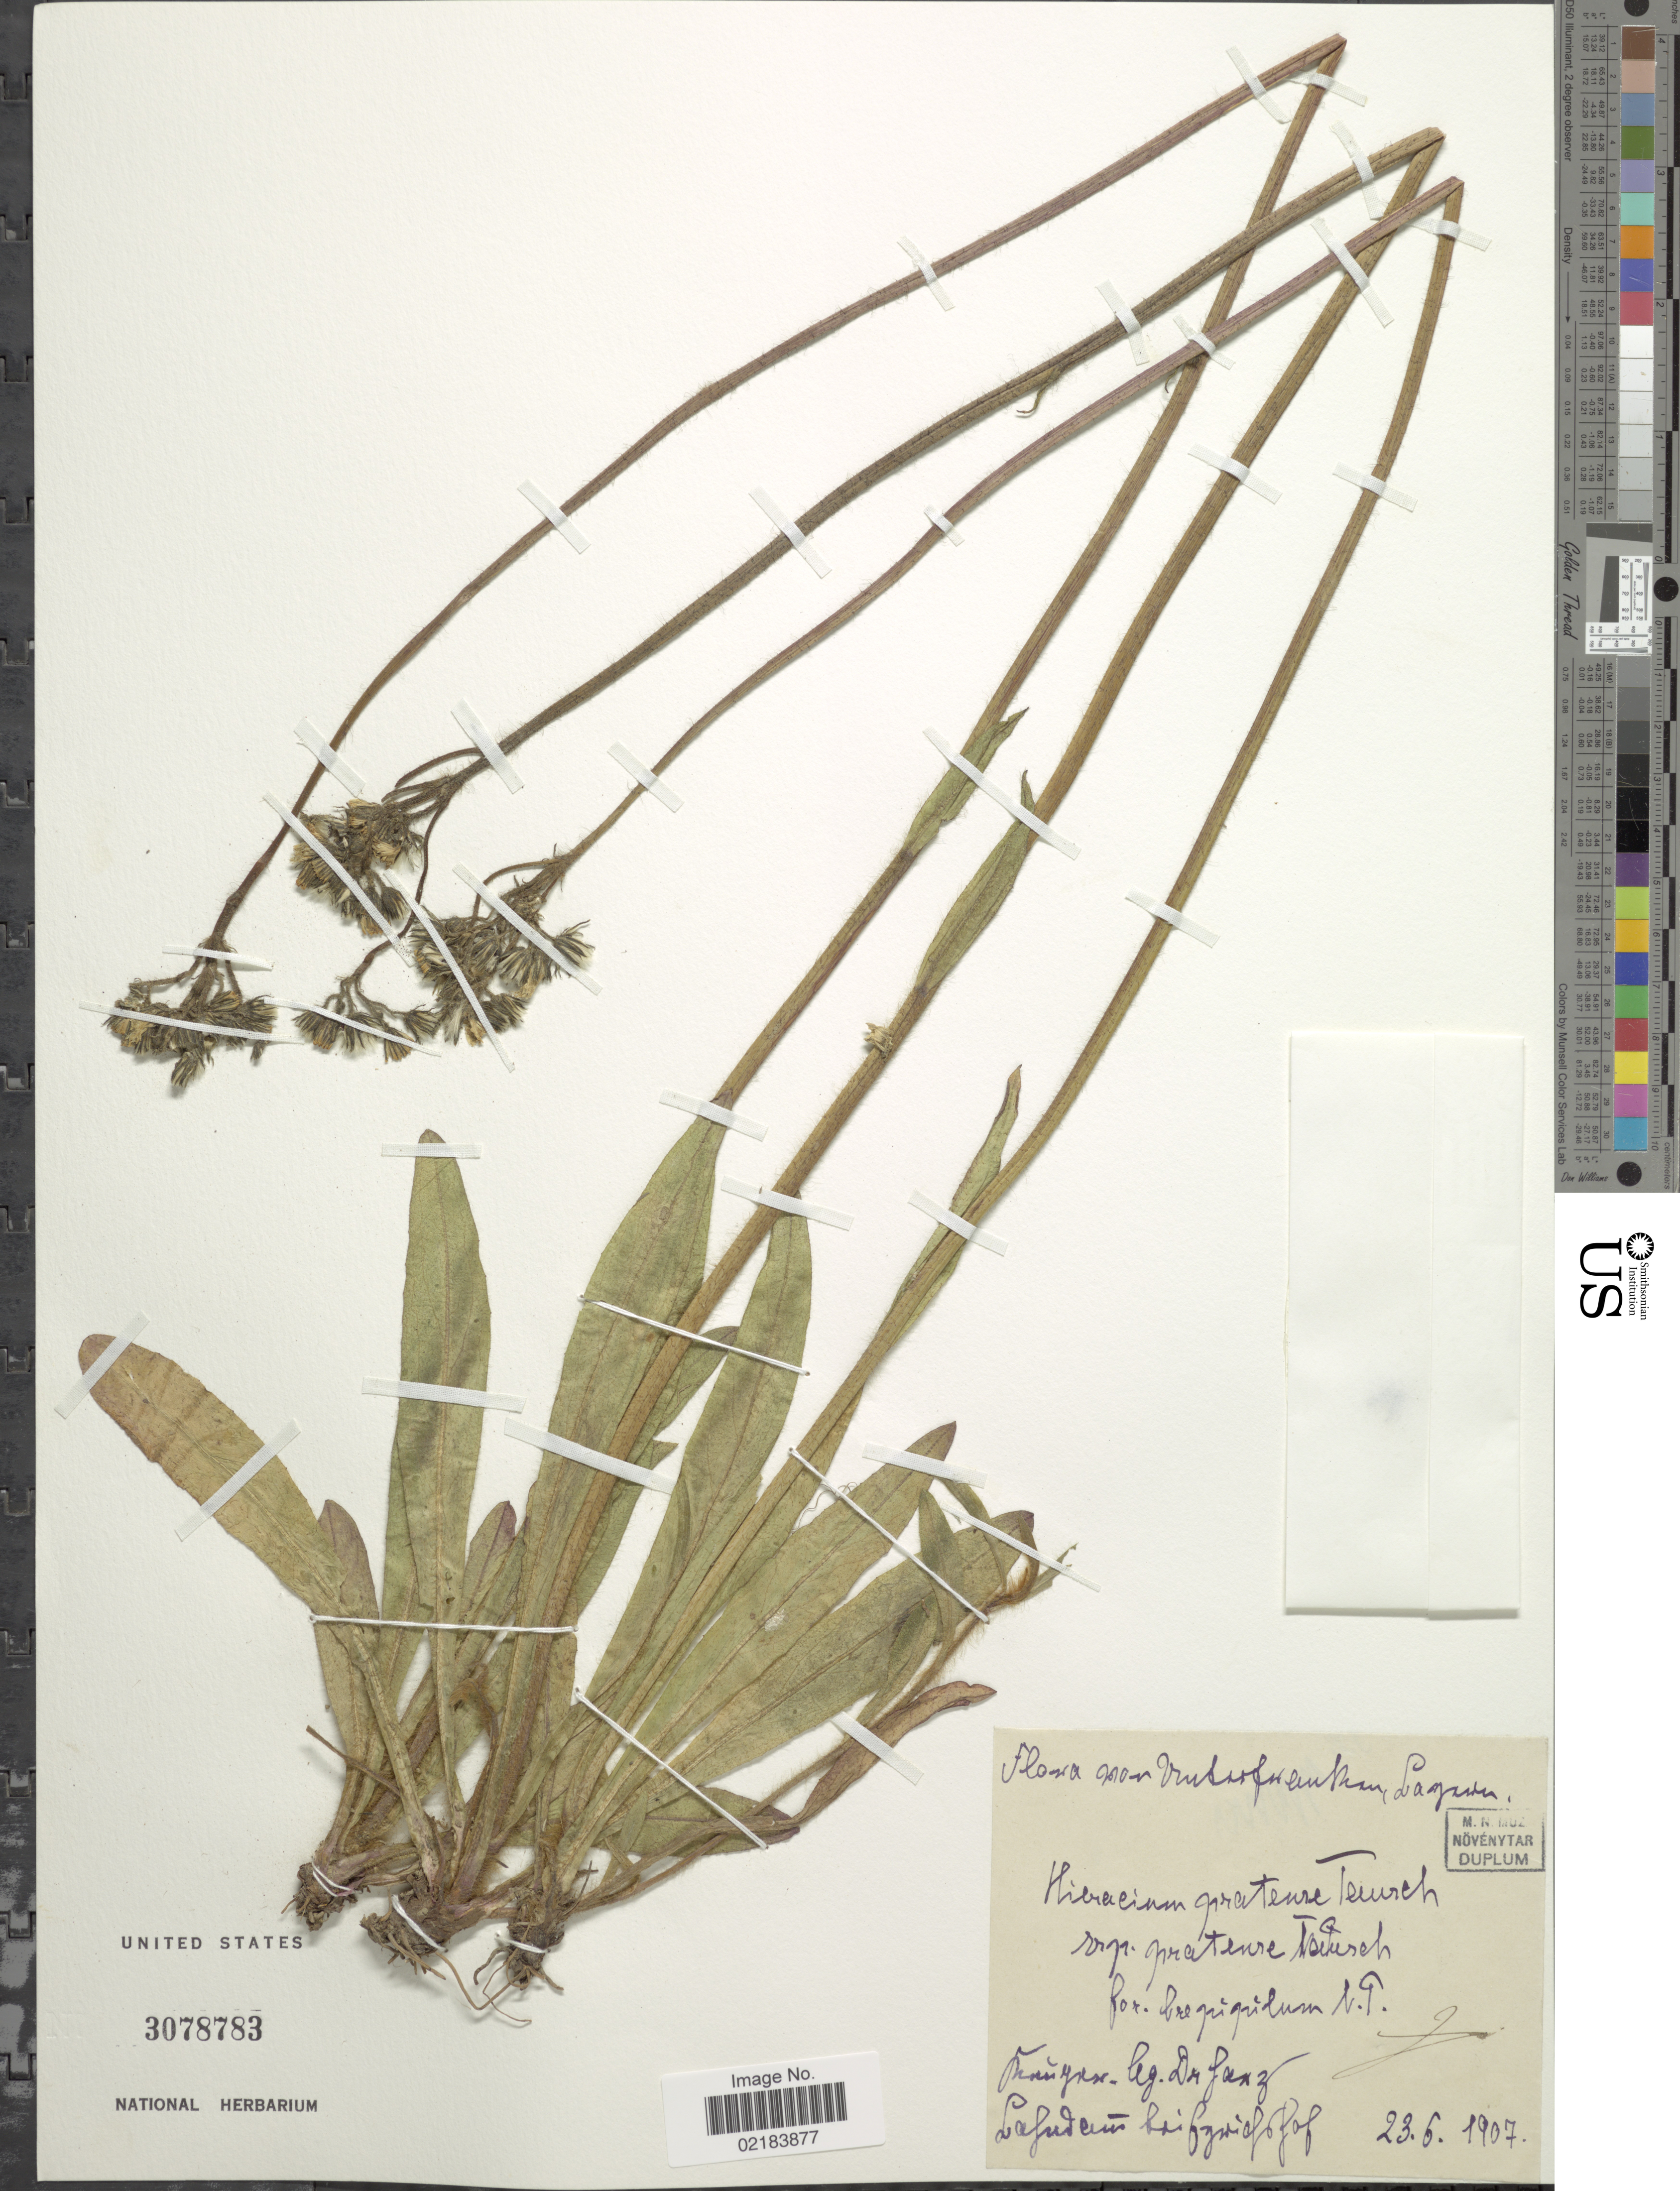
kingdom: Plantae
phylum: Tracheophyta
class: Magnoliopsida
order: Asterales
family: Asteraceae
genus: Pilosella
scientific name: Pilosella caespitosa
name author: (Dumort.) P. D. Sell & C. West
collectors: P. Fanz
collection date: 1907-06-23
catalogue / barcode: US 3078783